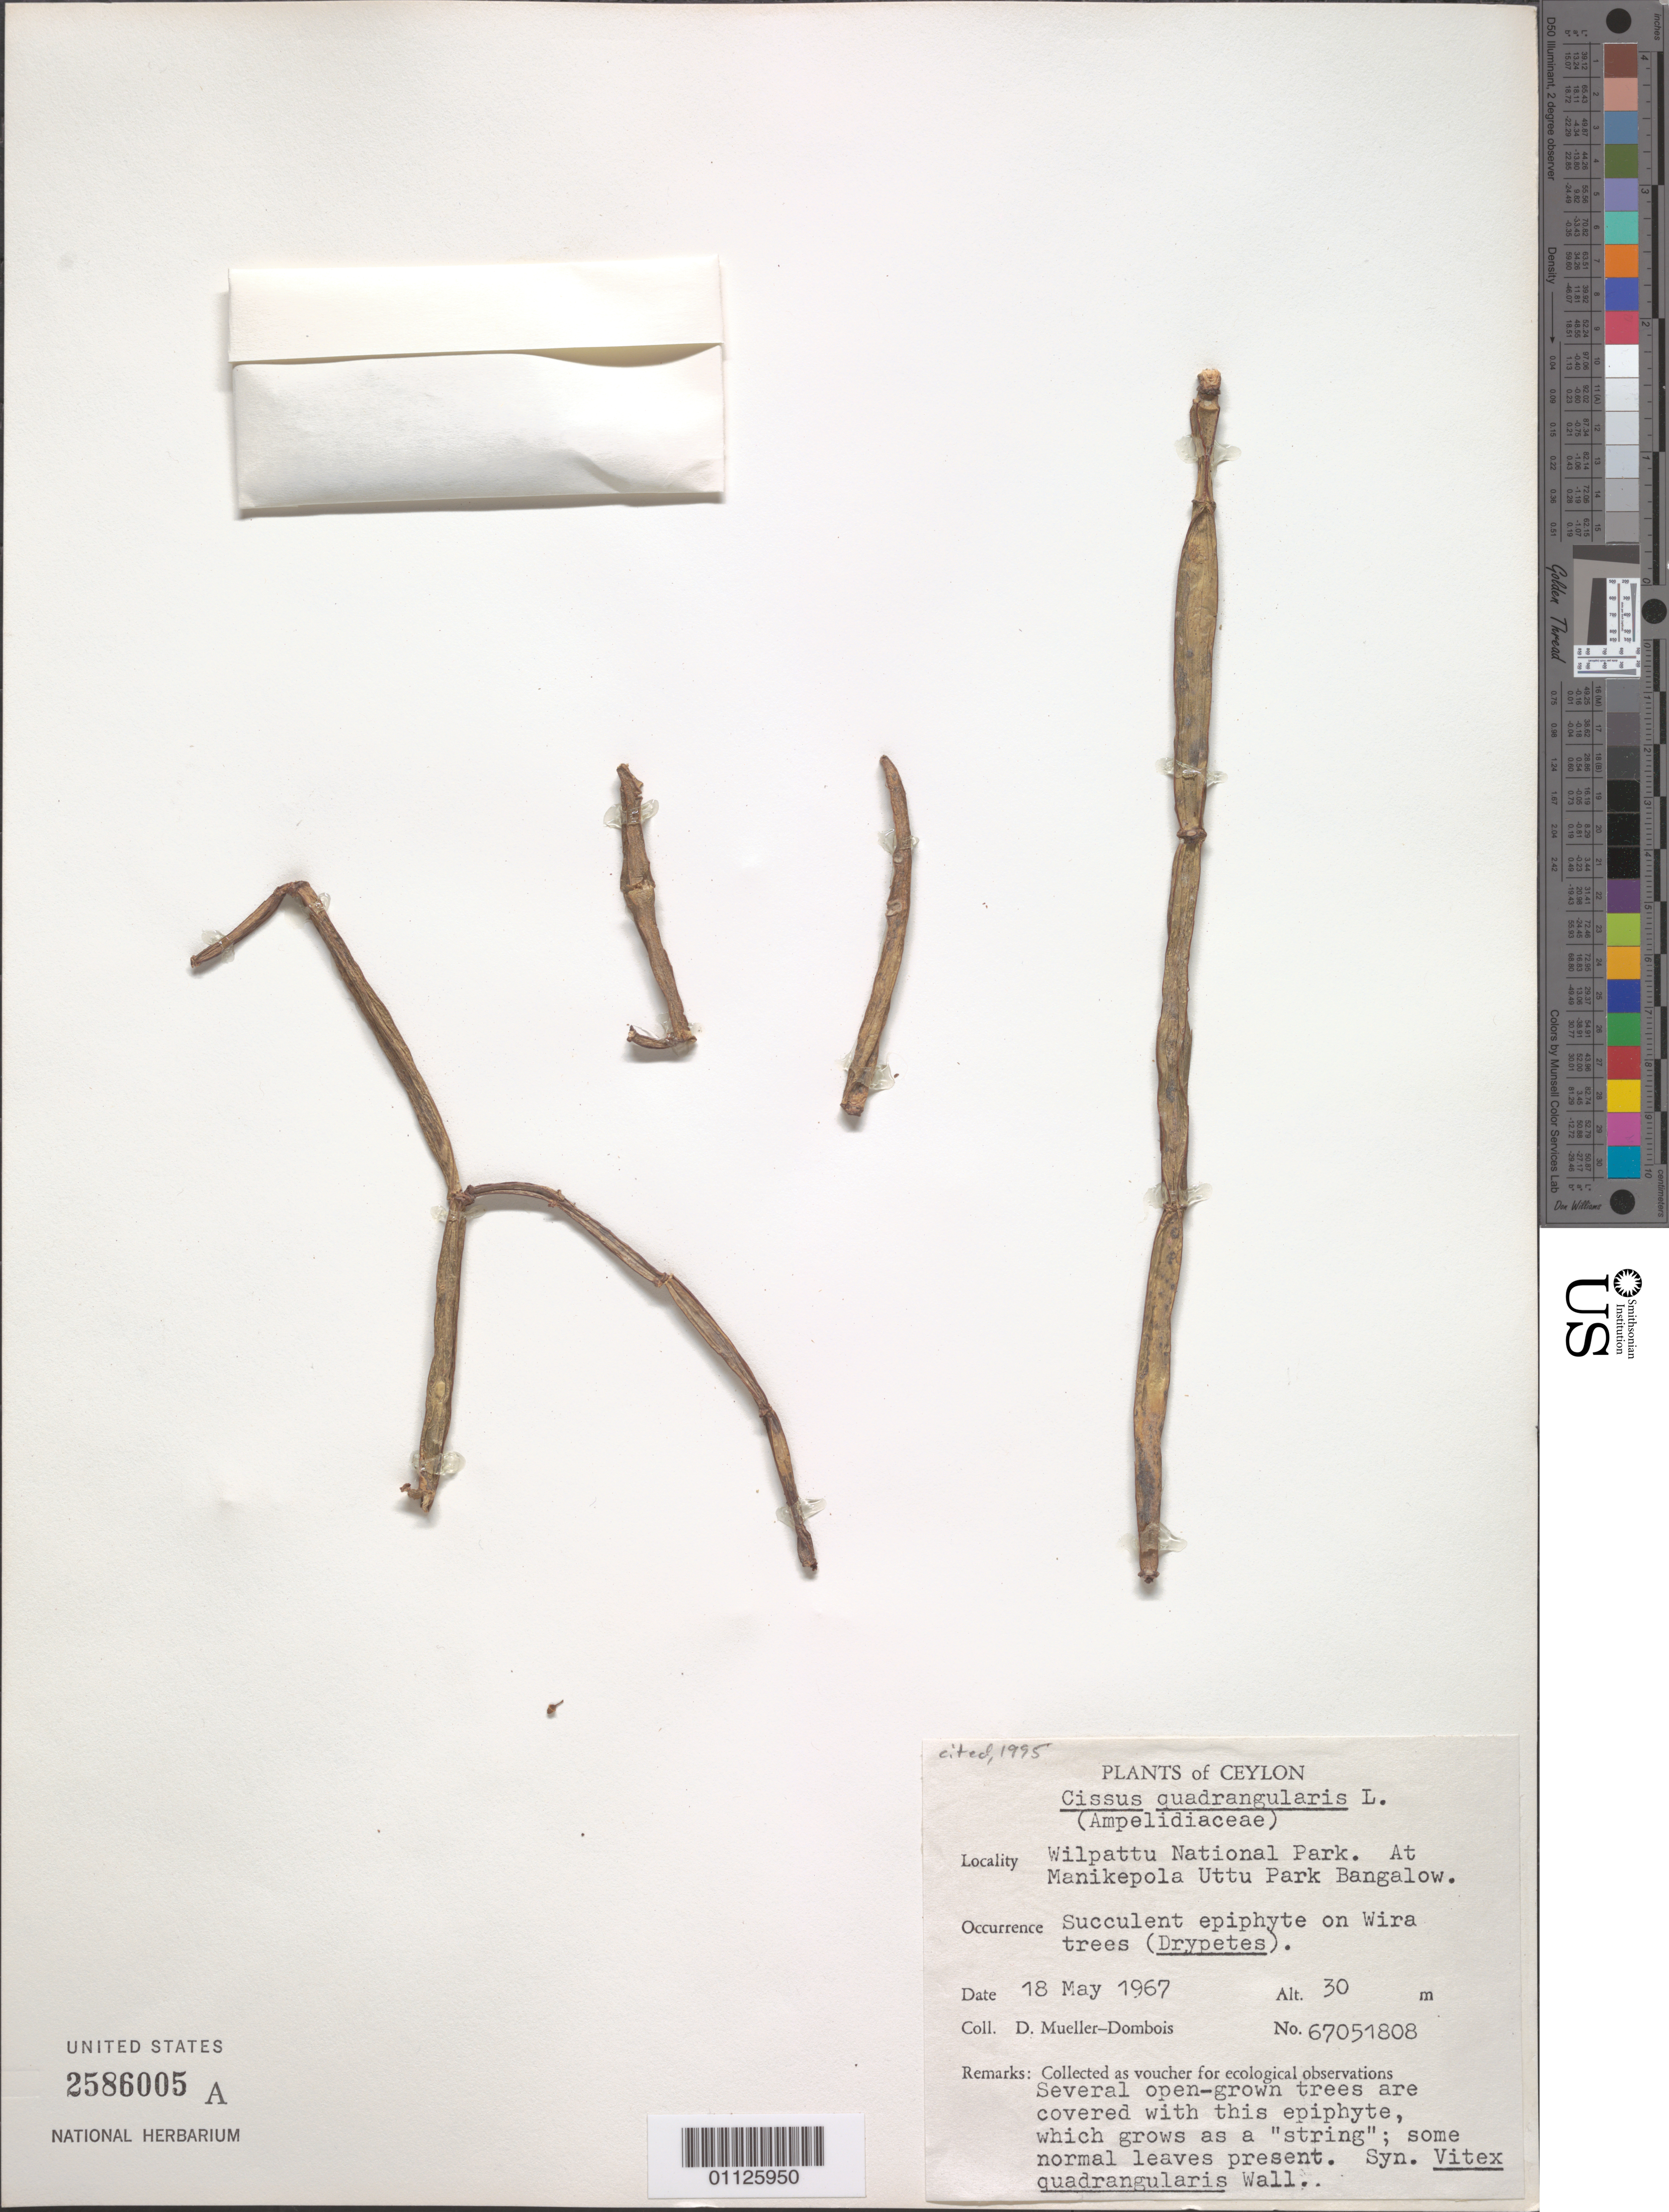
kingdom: Plantae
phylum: Tracheophyta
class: Magnoliopsida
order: Vitales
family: Vitaceae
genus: Cissus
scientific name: Cissus quadrangularis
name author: L.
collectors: D. Mueller-Dombois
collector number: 67051808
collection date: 1967-05-18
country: Sri Lanka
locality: Wilpattu National Park. At Manikepola Uttu Park Bangalow.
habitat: Succulent epiphyte on Wira trees.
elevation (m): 30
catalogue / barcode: US 2586005